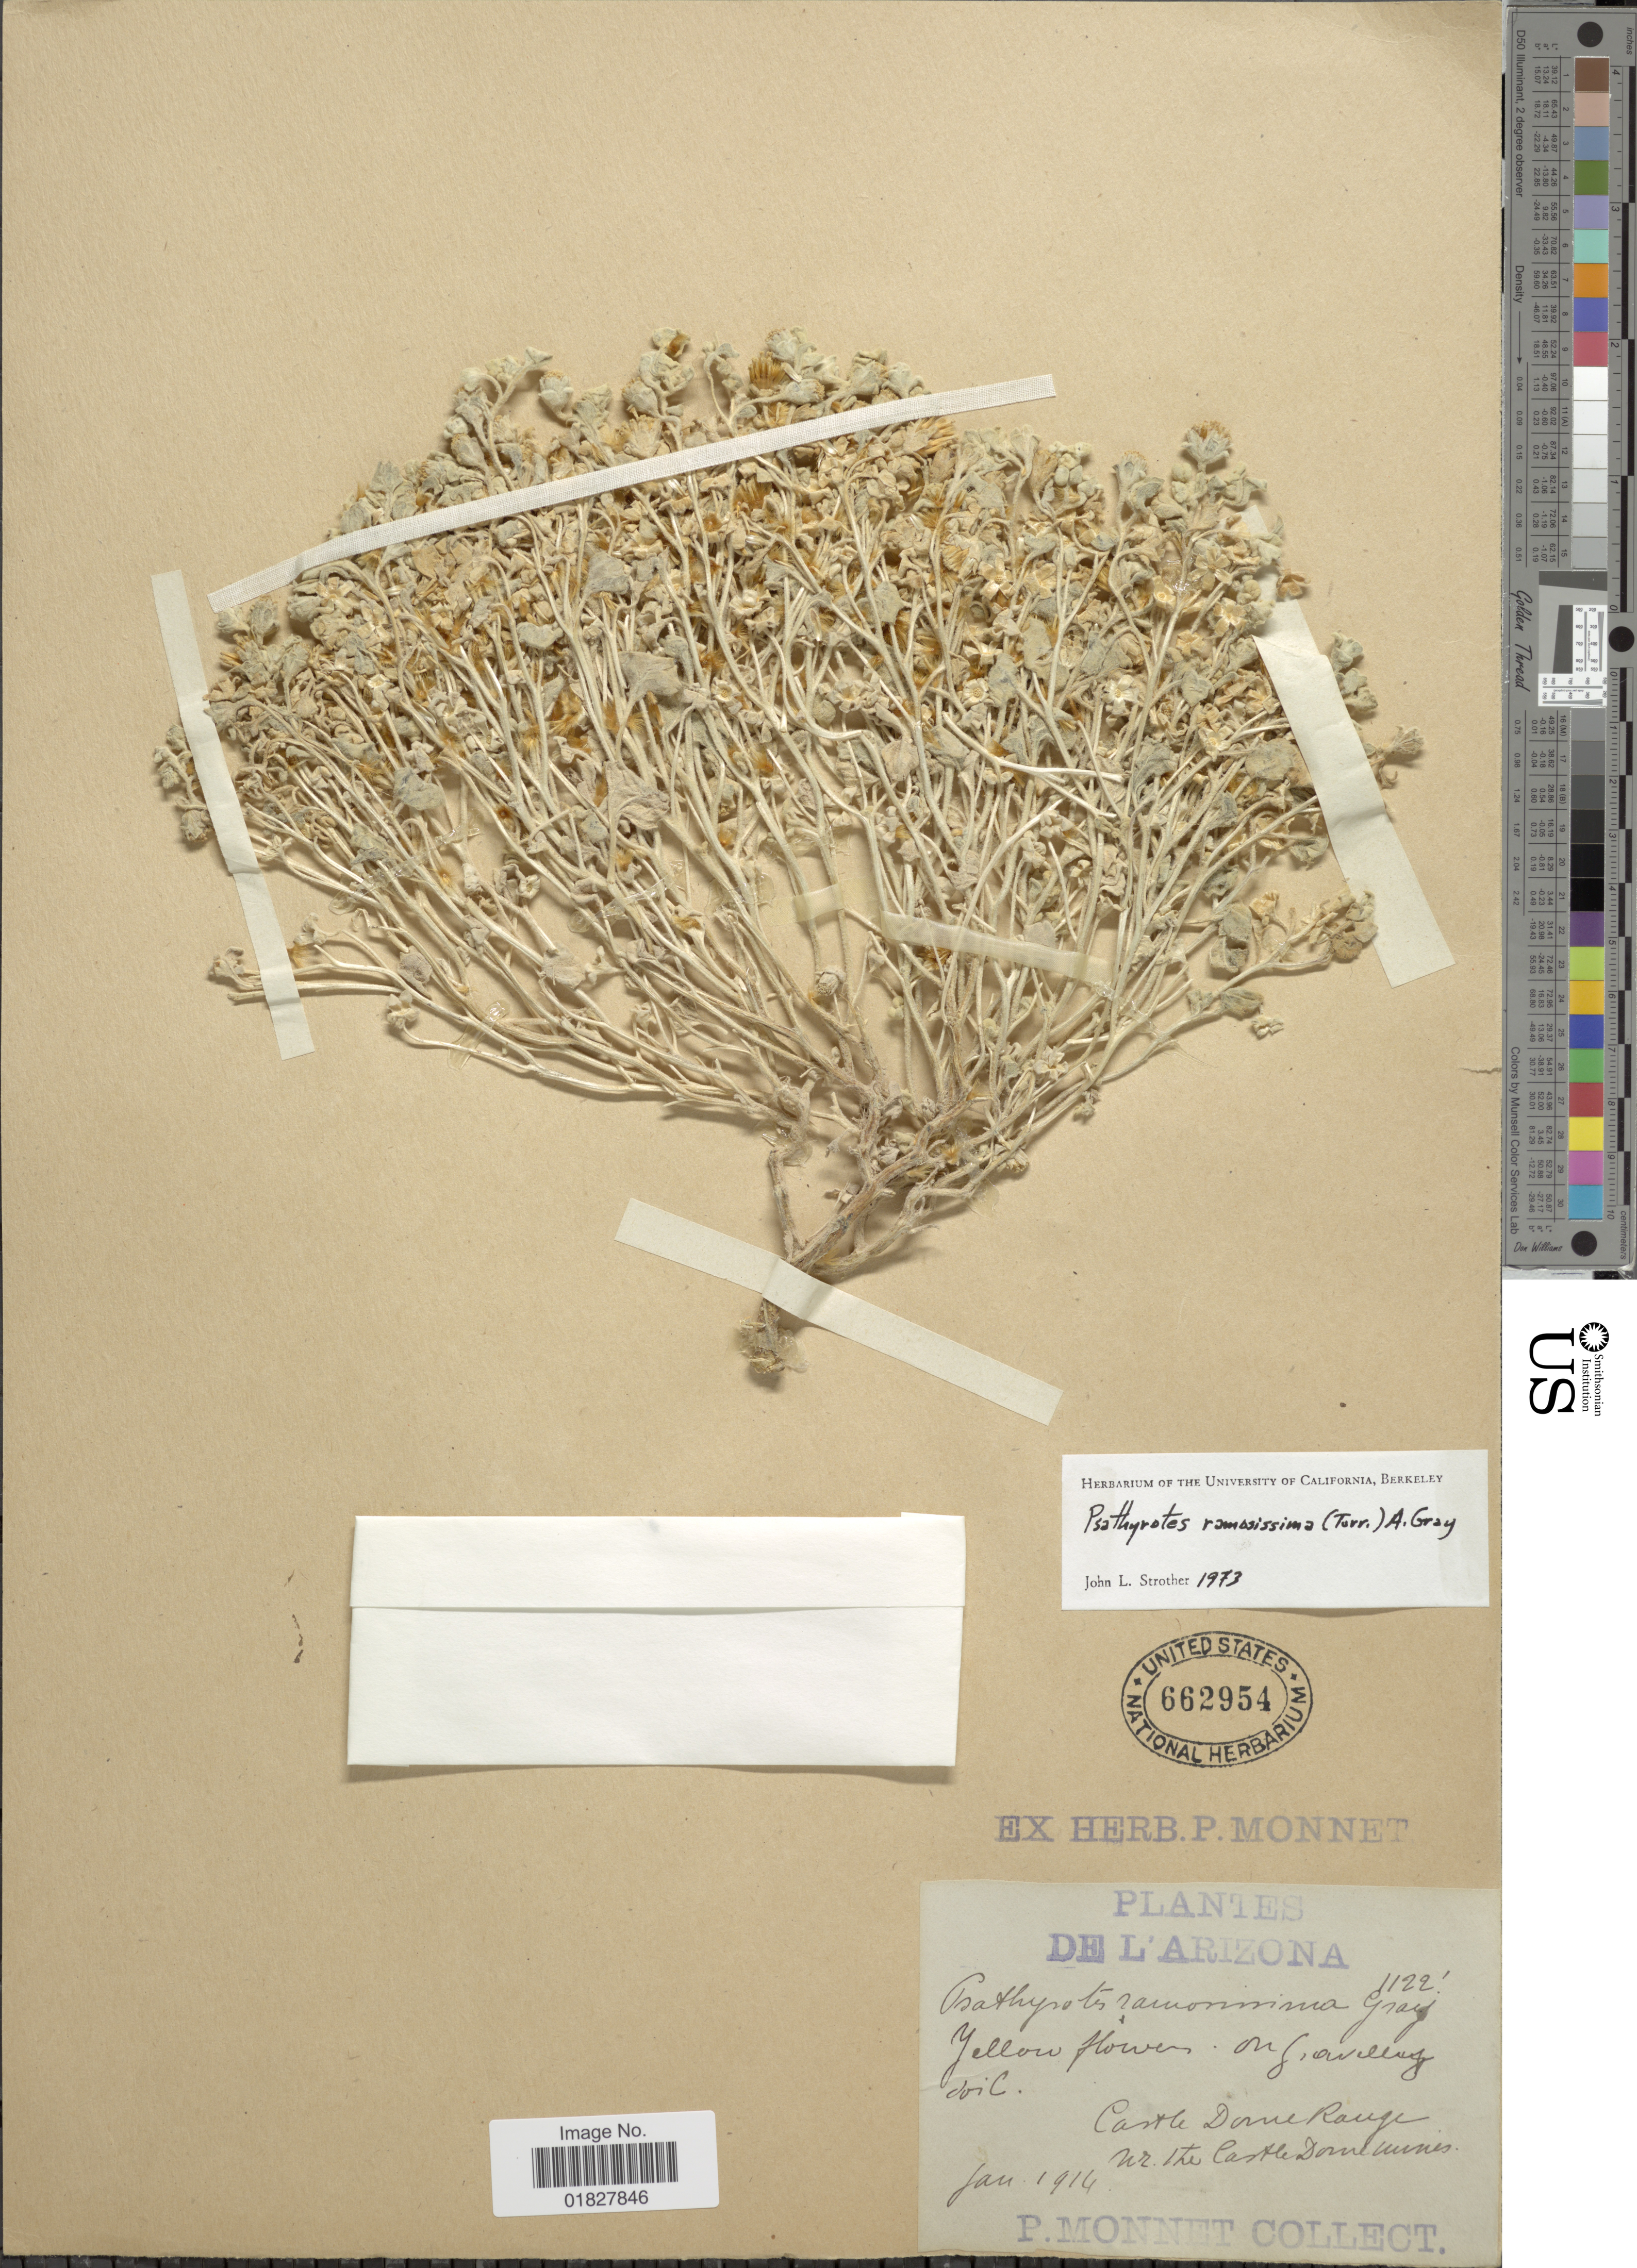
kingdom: Plantae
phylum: Tracheophyta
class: Magnoliopsida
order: Asterales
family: Asteraceae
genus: Psathyrotes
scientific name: Psathyrotes ramosissima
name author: (Torr.) A. Gray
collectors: P. Monnet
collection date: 1914-01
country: United States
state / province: Arizona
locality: Castle Dome Range, nr the Castle Dome Mines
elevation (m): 342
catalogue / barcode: US 662954